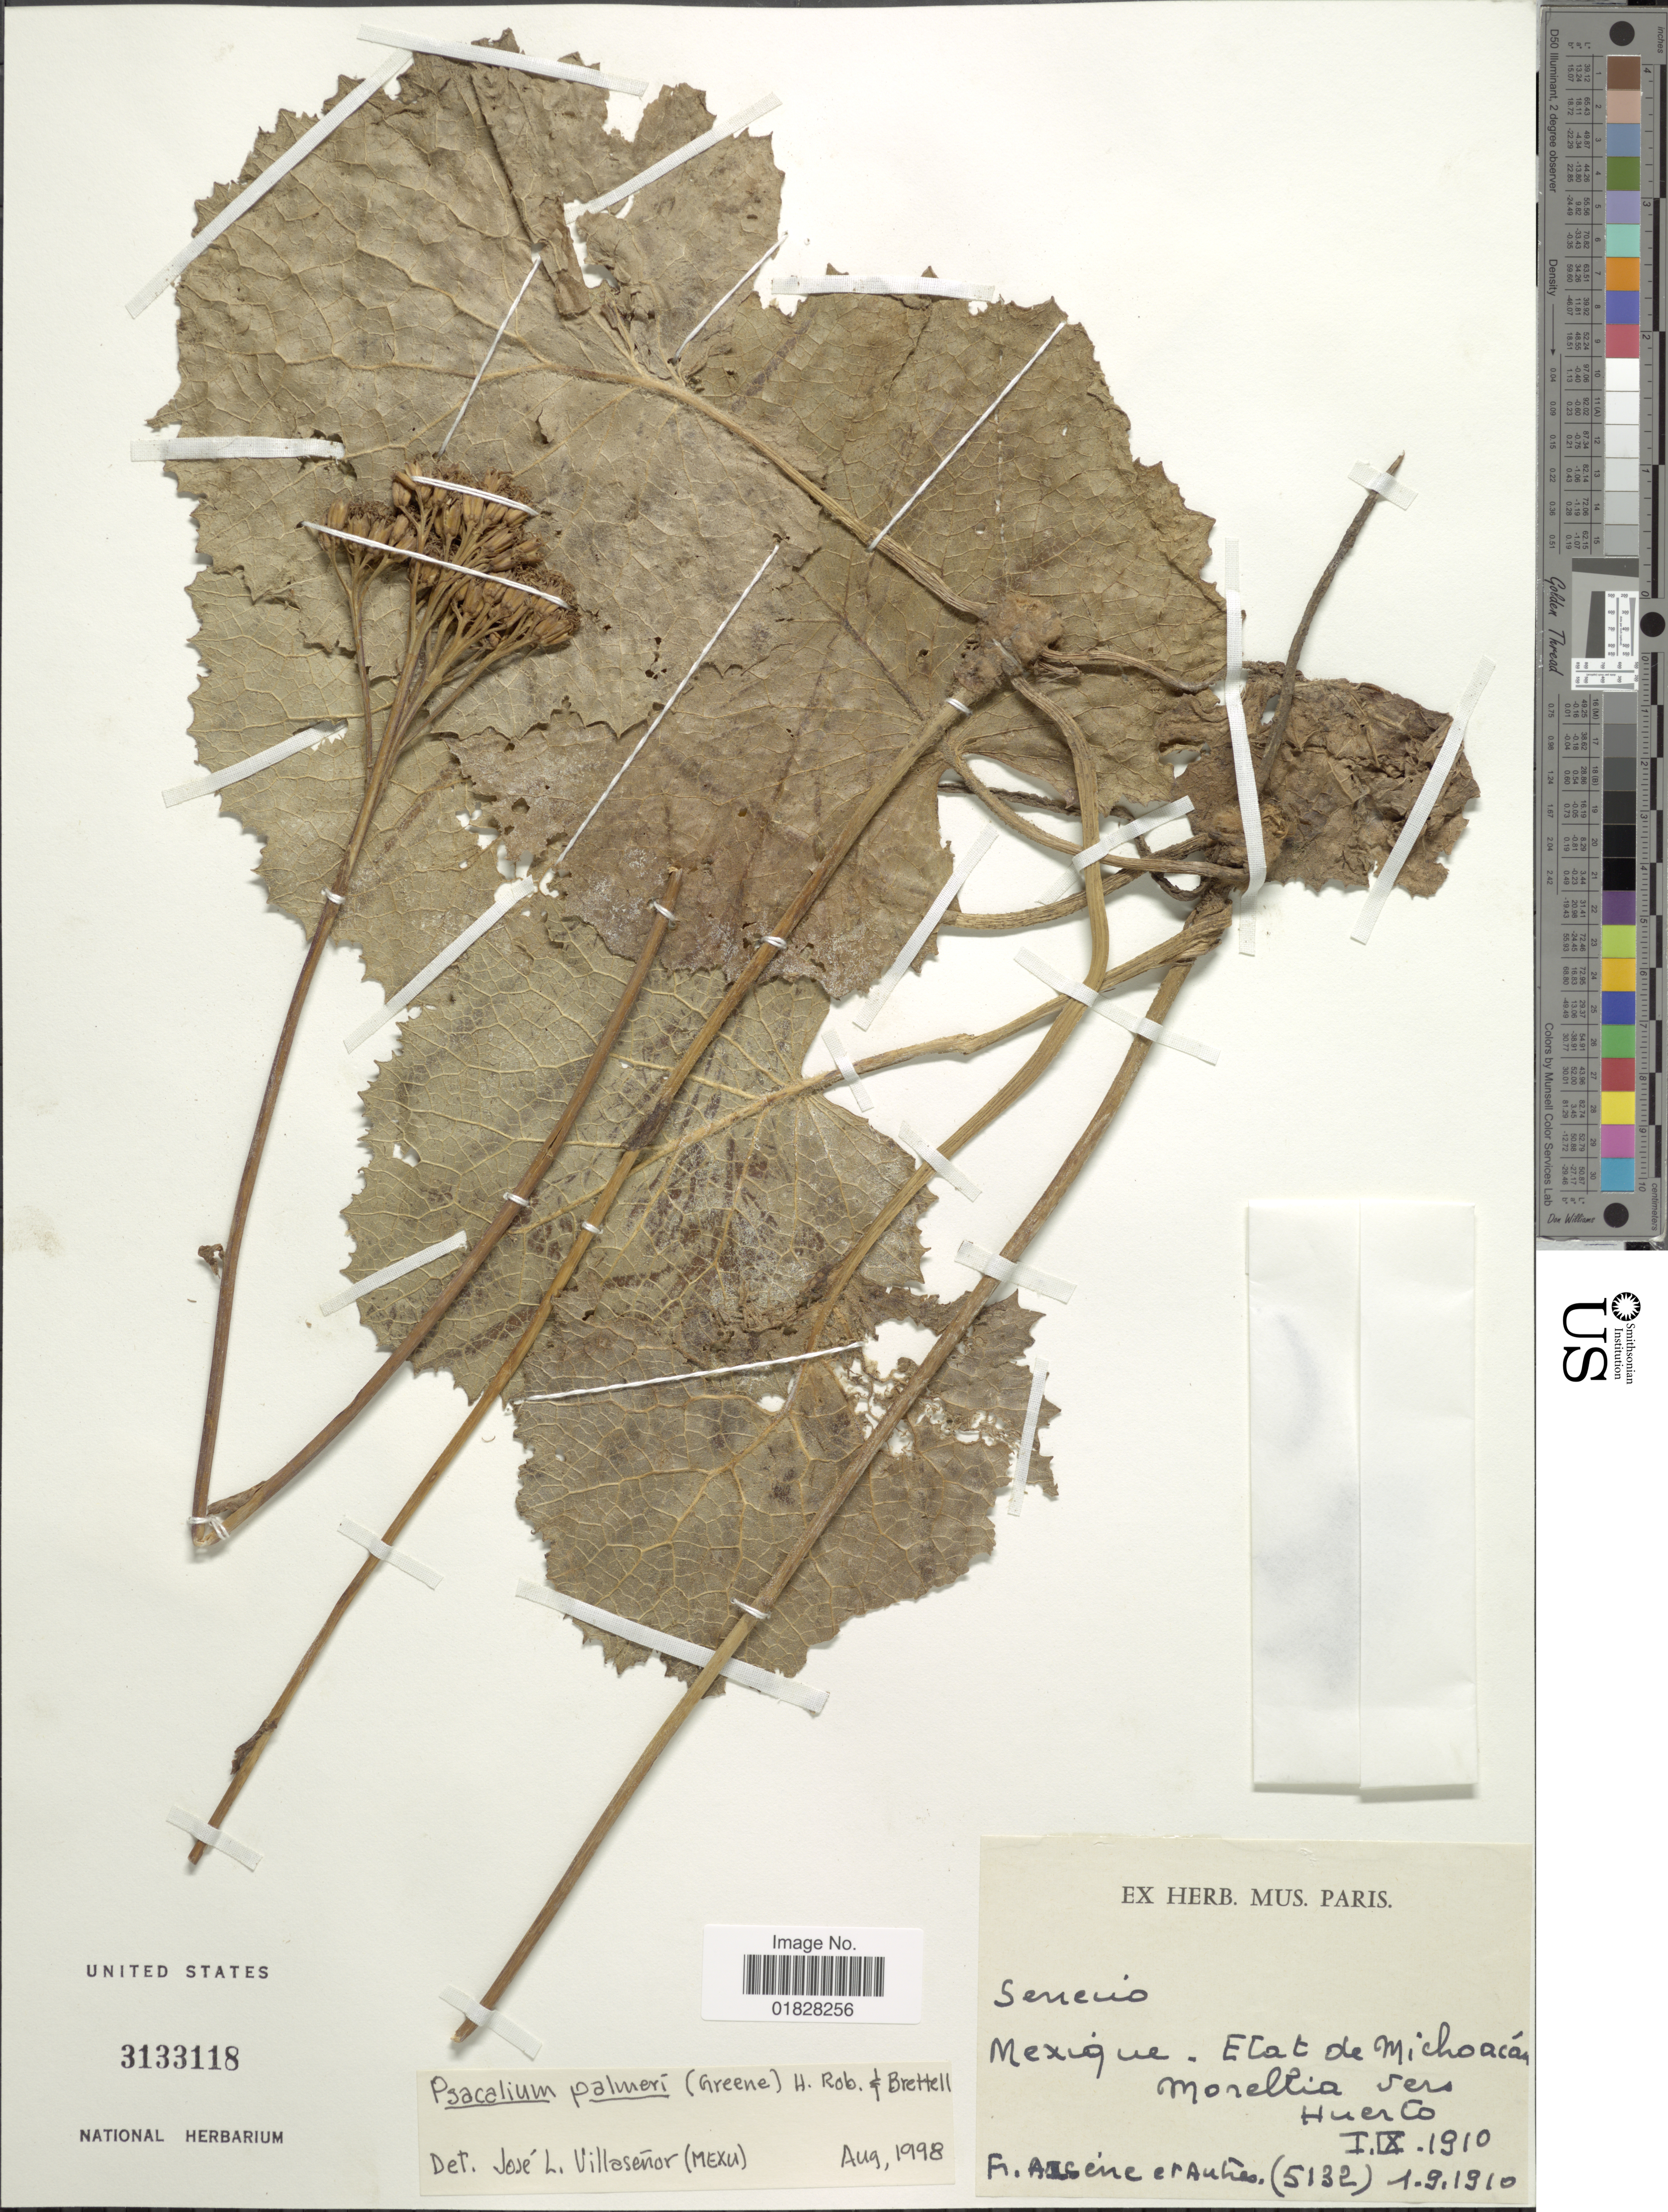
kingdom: Plantae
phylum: Tracheophyta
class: Magnoliopsida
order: Asterales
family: Asteraceae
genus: Psacalium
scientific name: Psacalium palmeri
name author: (Greene) H. Rob. & Brettell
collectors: F. Arsène & Collector illegible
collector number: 5132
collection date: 1910-09-01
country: Mexico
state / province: Michoacán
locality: Mexique - Etat de Michoacán. Morellia vers Huer Co.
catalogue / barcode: US 3133118